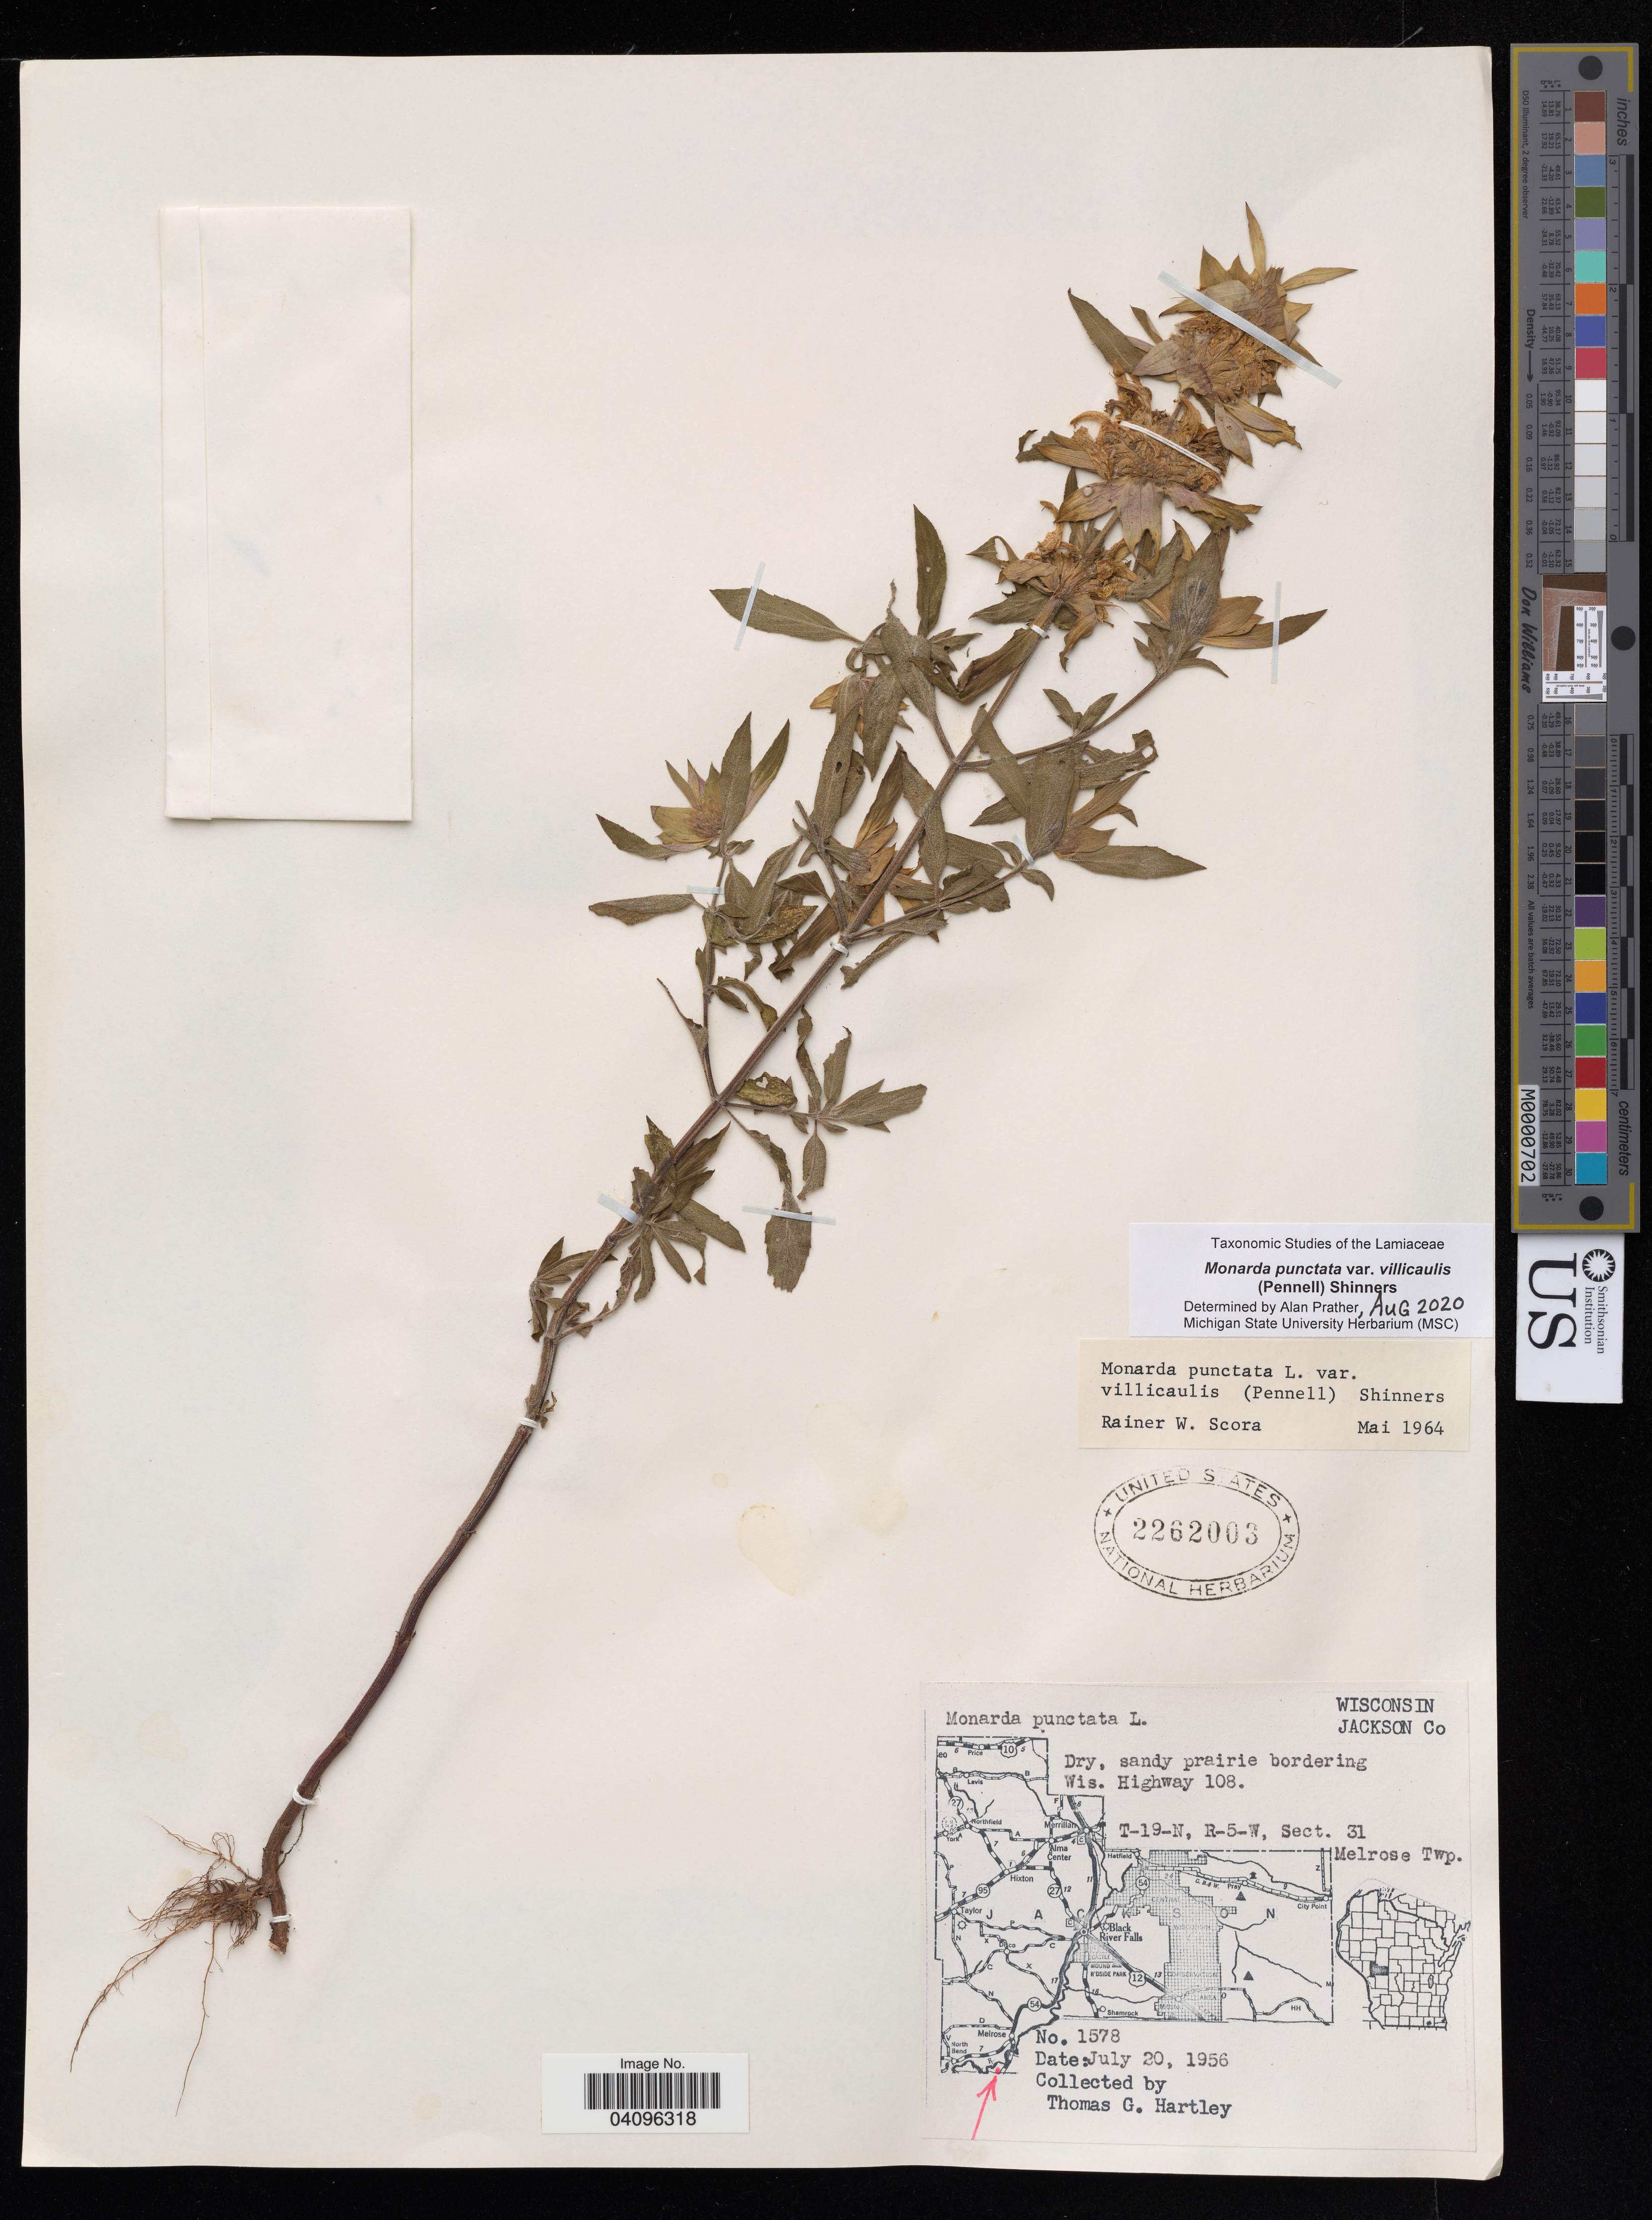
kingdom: Plantae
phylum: Tracheophyta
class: Magnoliopsida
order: Lamiales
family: Lamiaceae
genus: Monarda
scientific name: Monarda punctata var. villicaulis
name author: (Pennell) Shinners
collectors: T. G. Hartley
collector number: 1578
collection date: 1956-07-20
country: United States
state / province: Wisconsin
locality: Jackson Co., Dry, sandy prairie bordering Wis. Highway 108.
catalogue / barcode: US 2262003